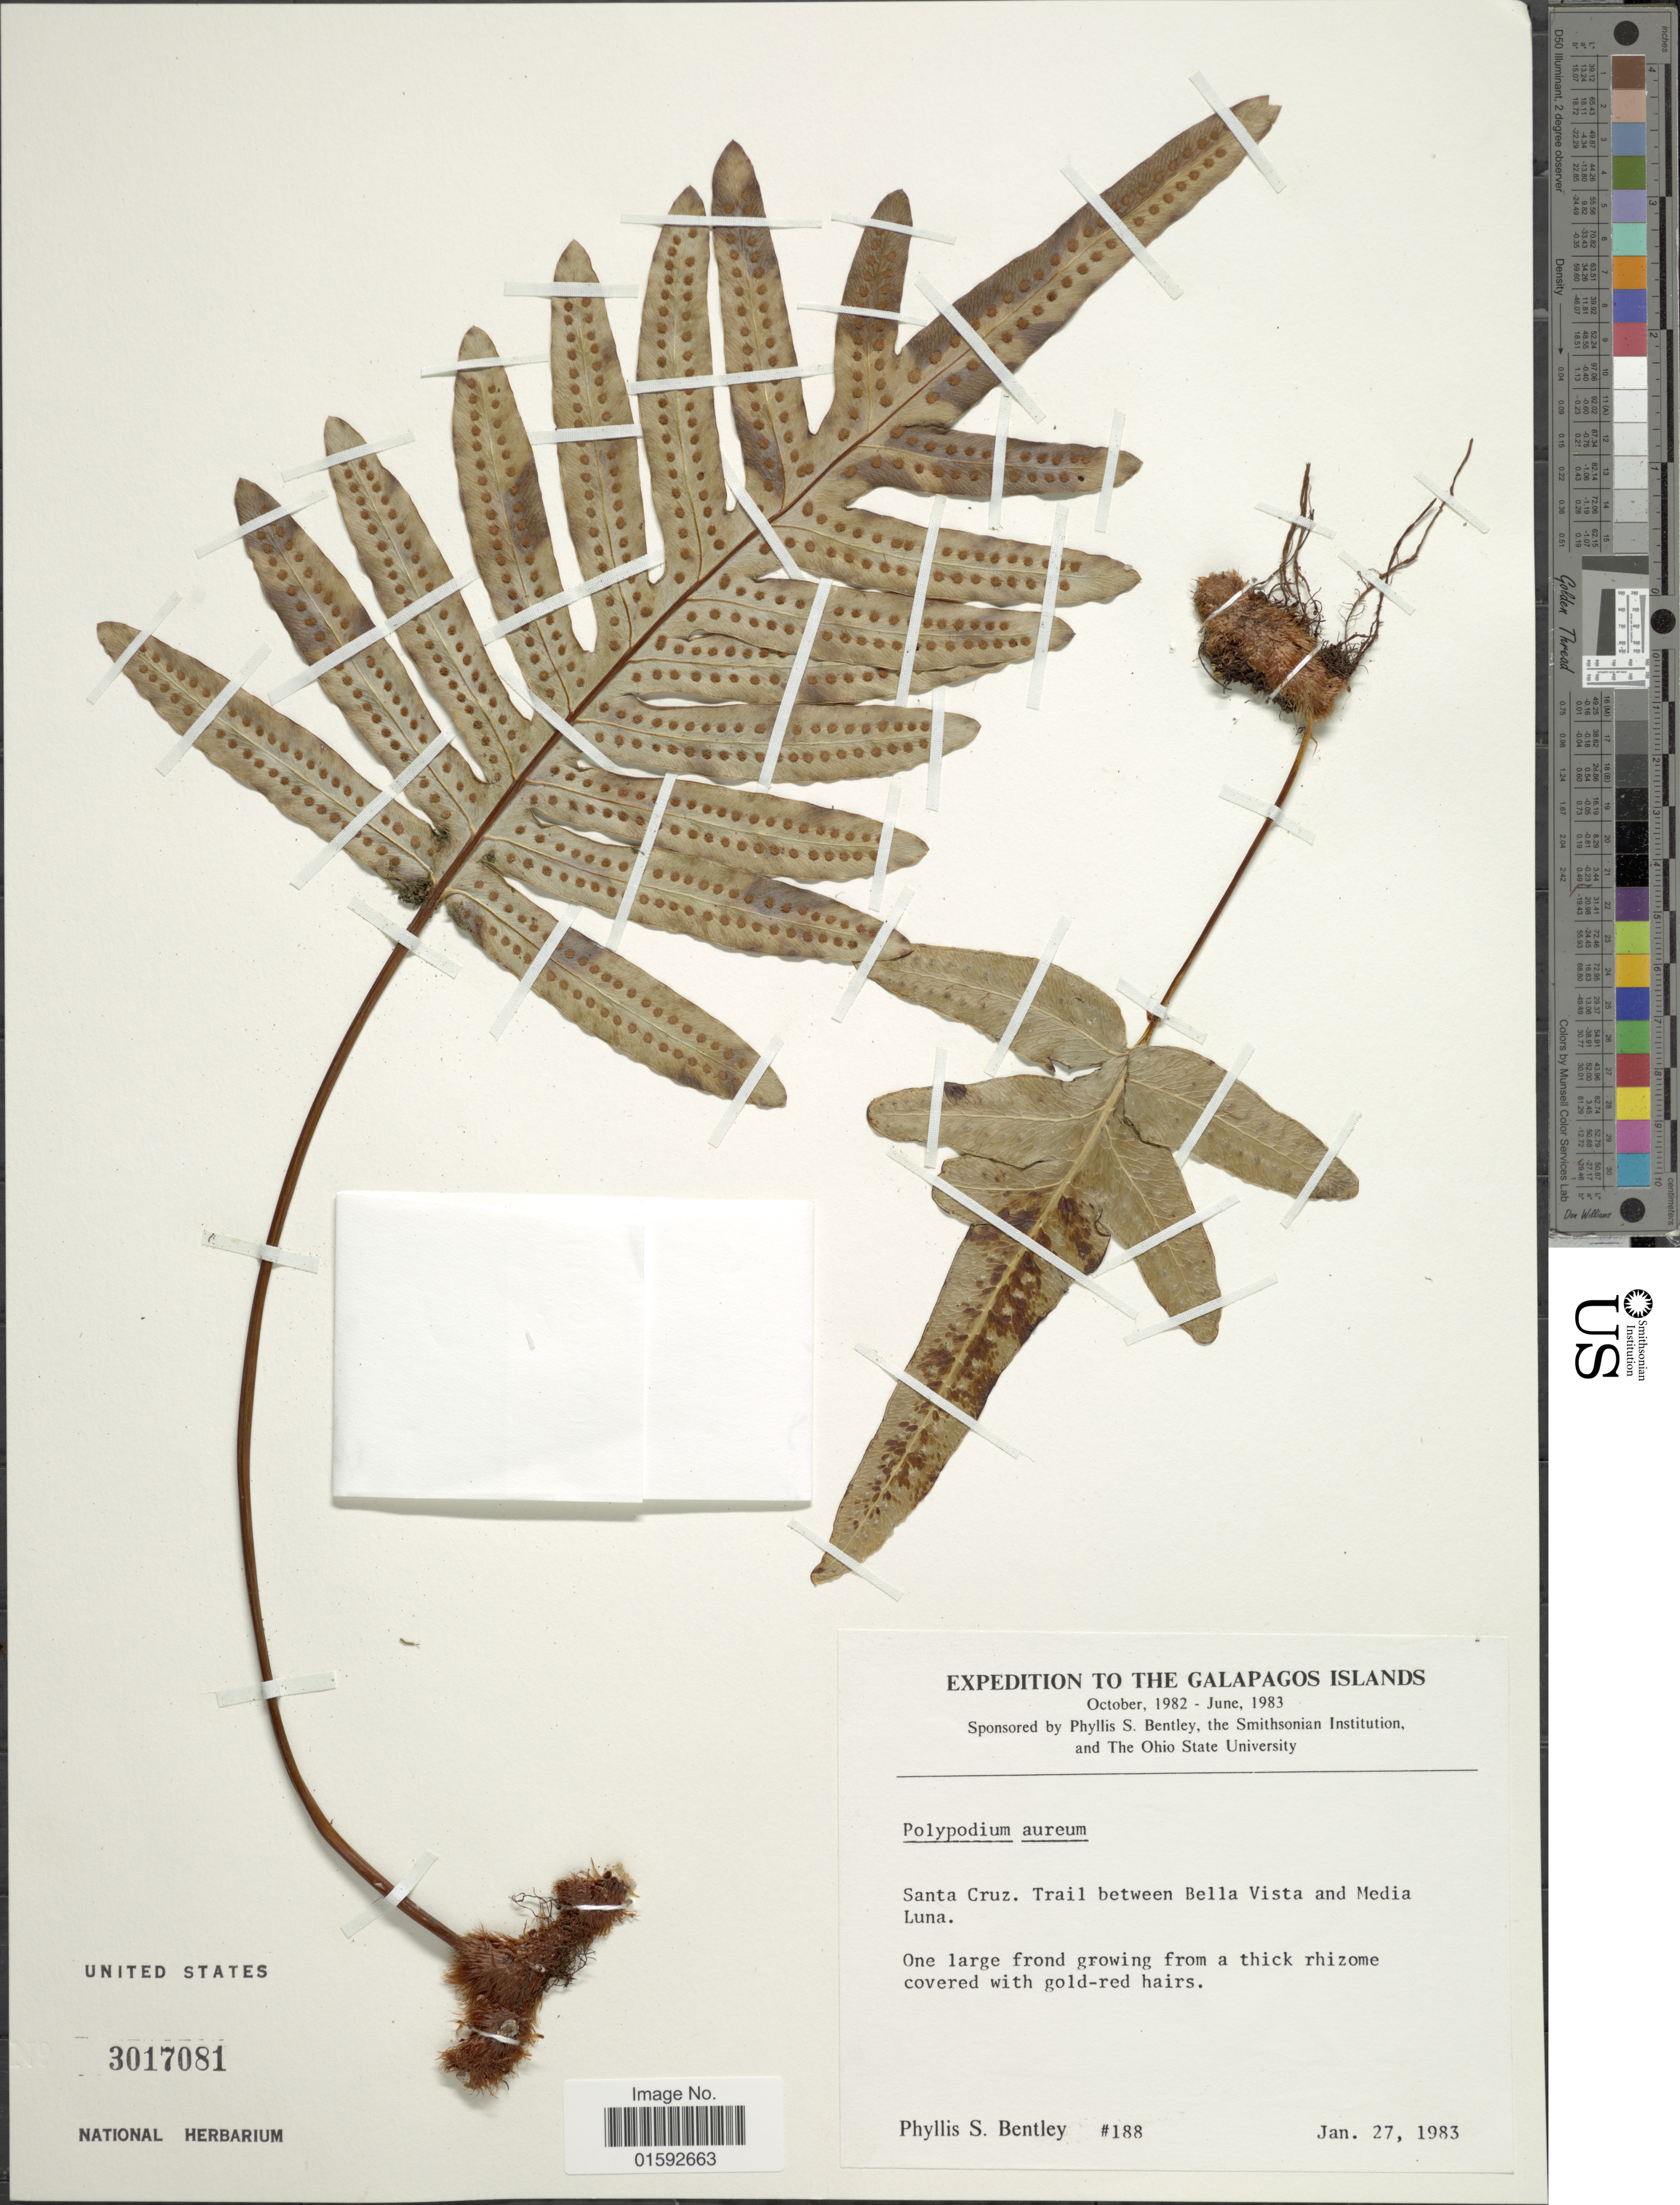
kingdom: Plantae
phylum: Tracheophyta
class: Polypodiopsida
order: Polypodiales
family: Polypodiaceae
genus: Phlebodium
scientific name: Phlebodium pseudoaureum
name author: (Cav.) Lellinger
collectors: P. S. Bentley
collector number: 188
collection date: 1983-01-27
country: Ecuador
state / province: Colón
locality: The Galapagos Islands, Santa Cruz. Trail between Bella Vista and Media Luna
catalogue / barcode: US 3017081